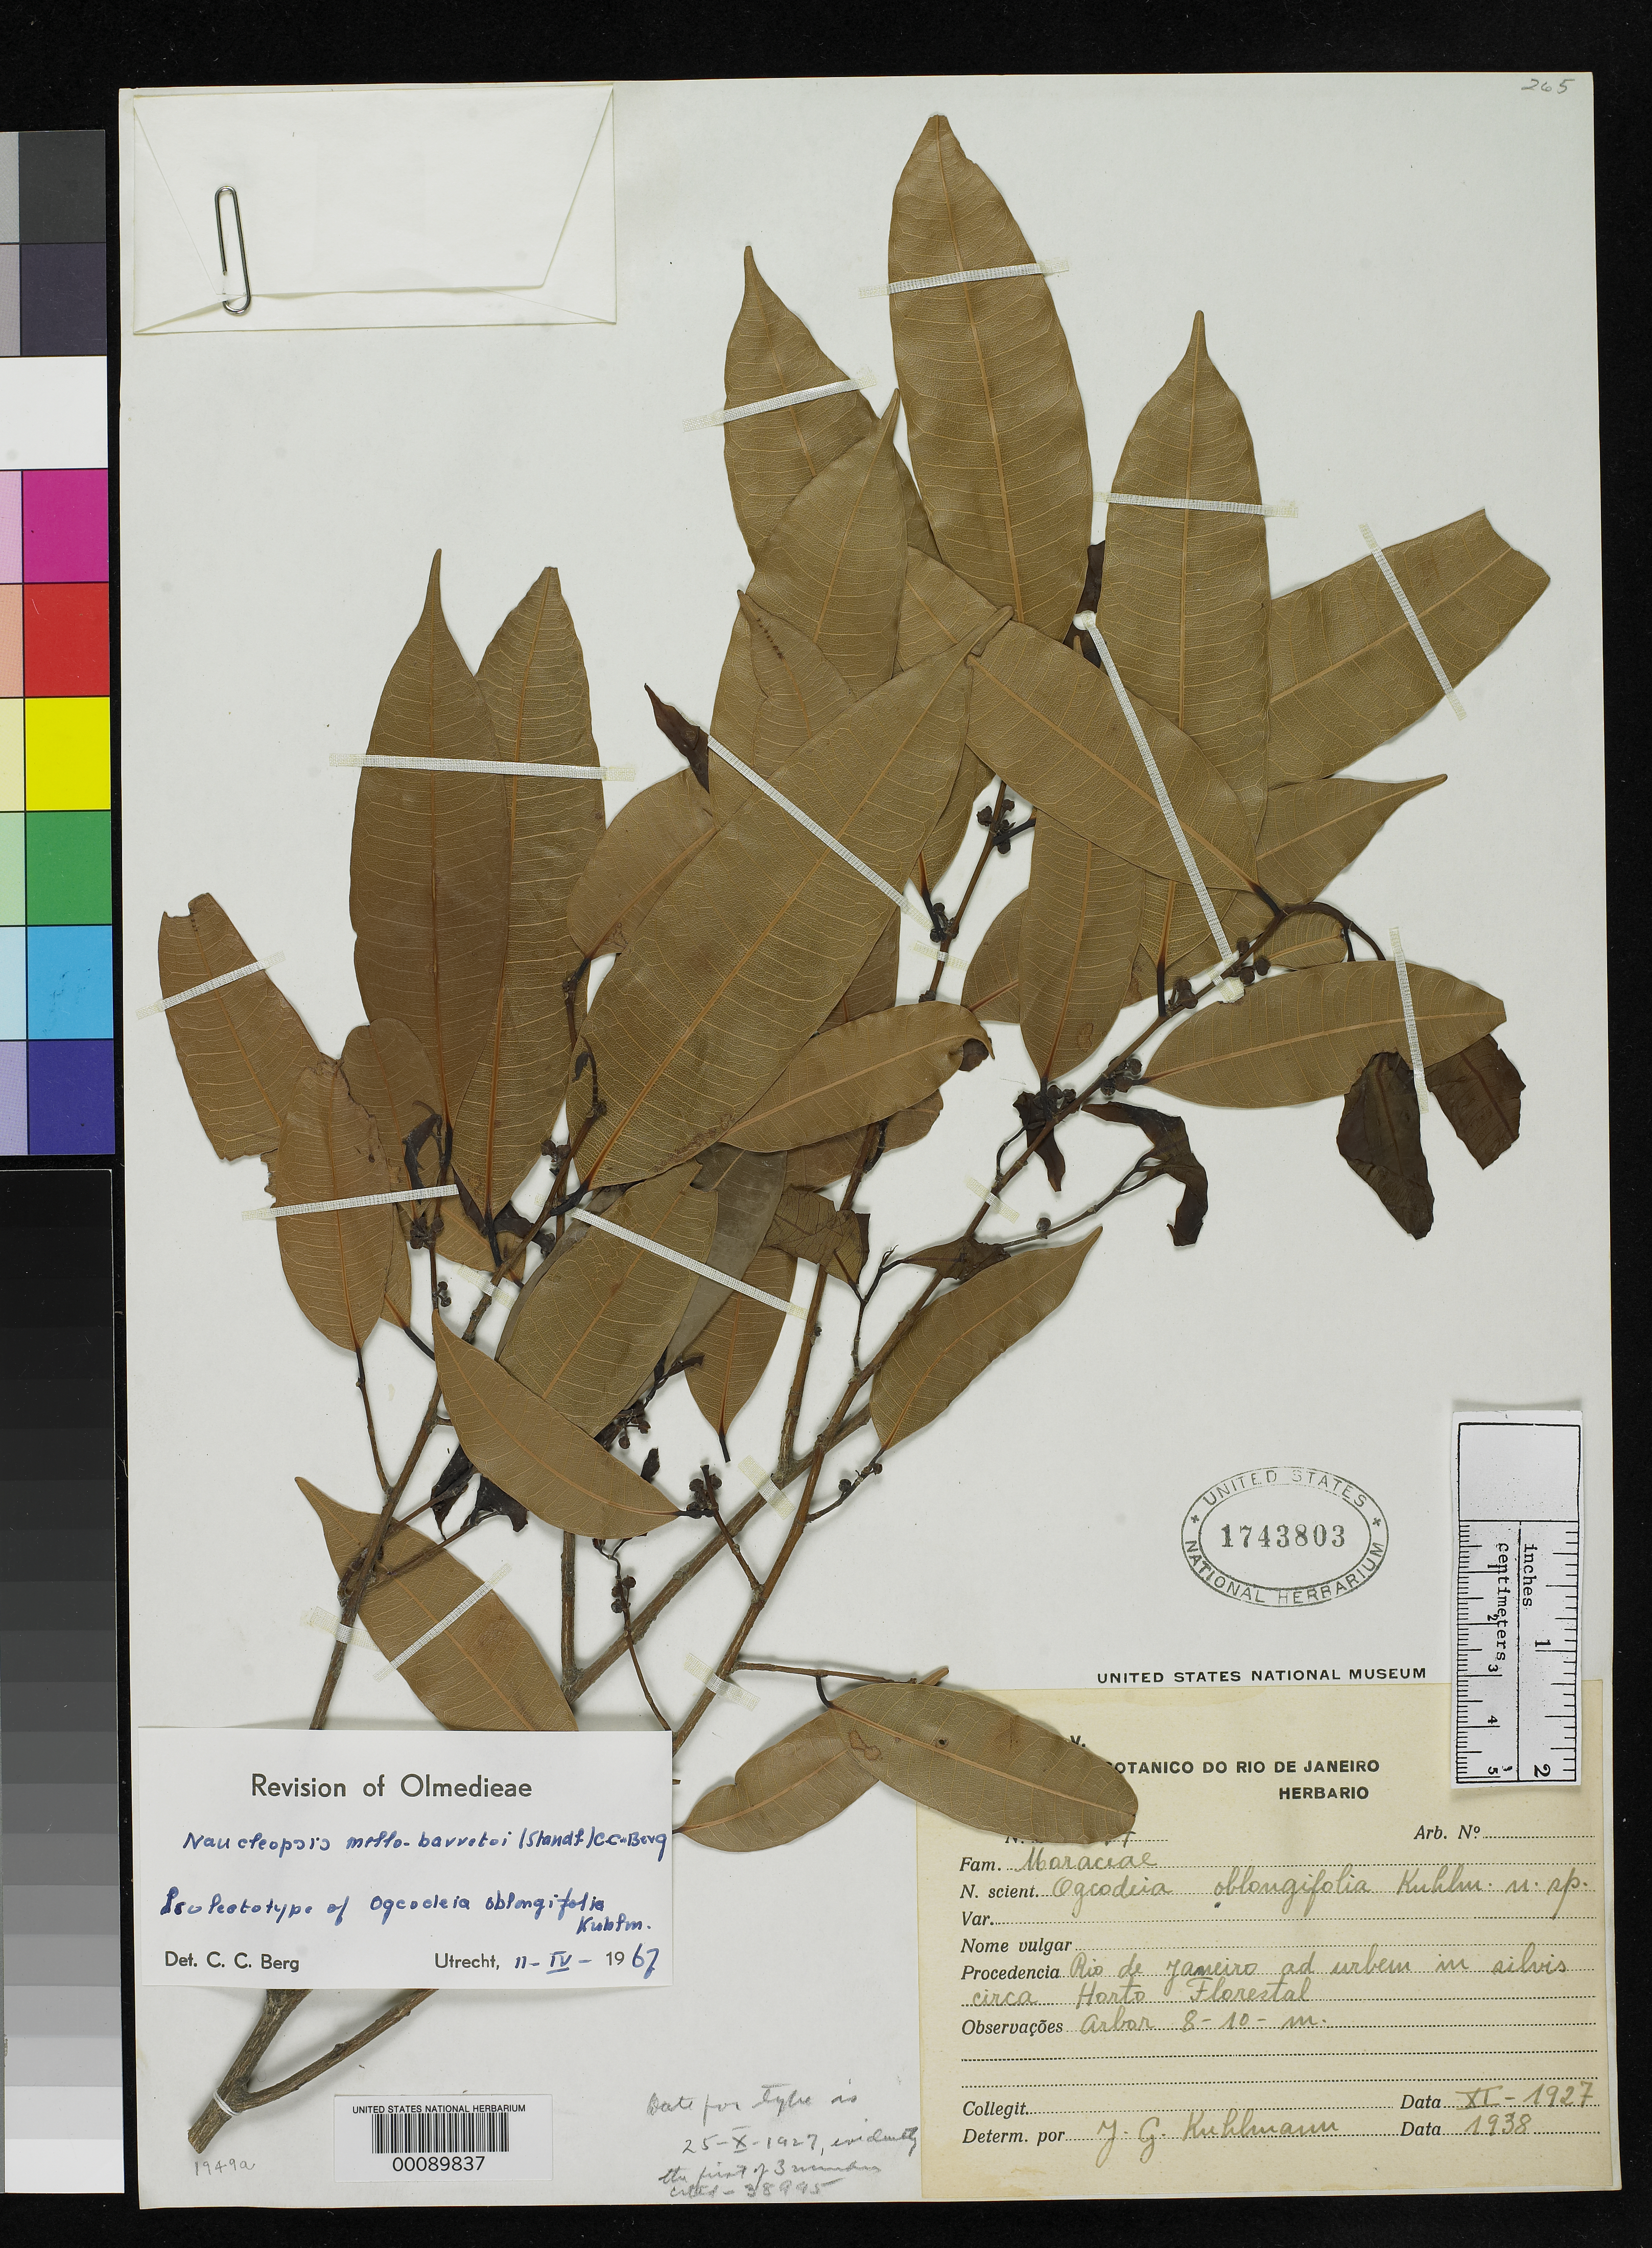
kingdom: Plantae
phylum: Tracheophyta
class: Magnoliopsida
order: Rosales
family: Moraceae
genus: Ogcodeia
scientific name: Ogcodeia oblongifolia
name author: Kuhlm.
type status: Isolectotype; Isosyntype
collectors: J. G. Kuhlmann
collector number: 38997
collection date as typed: Nov 1927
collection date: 1927-11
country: Brazil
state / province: Rio de Janeiro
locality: Rio de Janeiro, Horto florestal.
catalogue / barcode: US 1743803